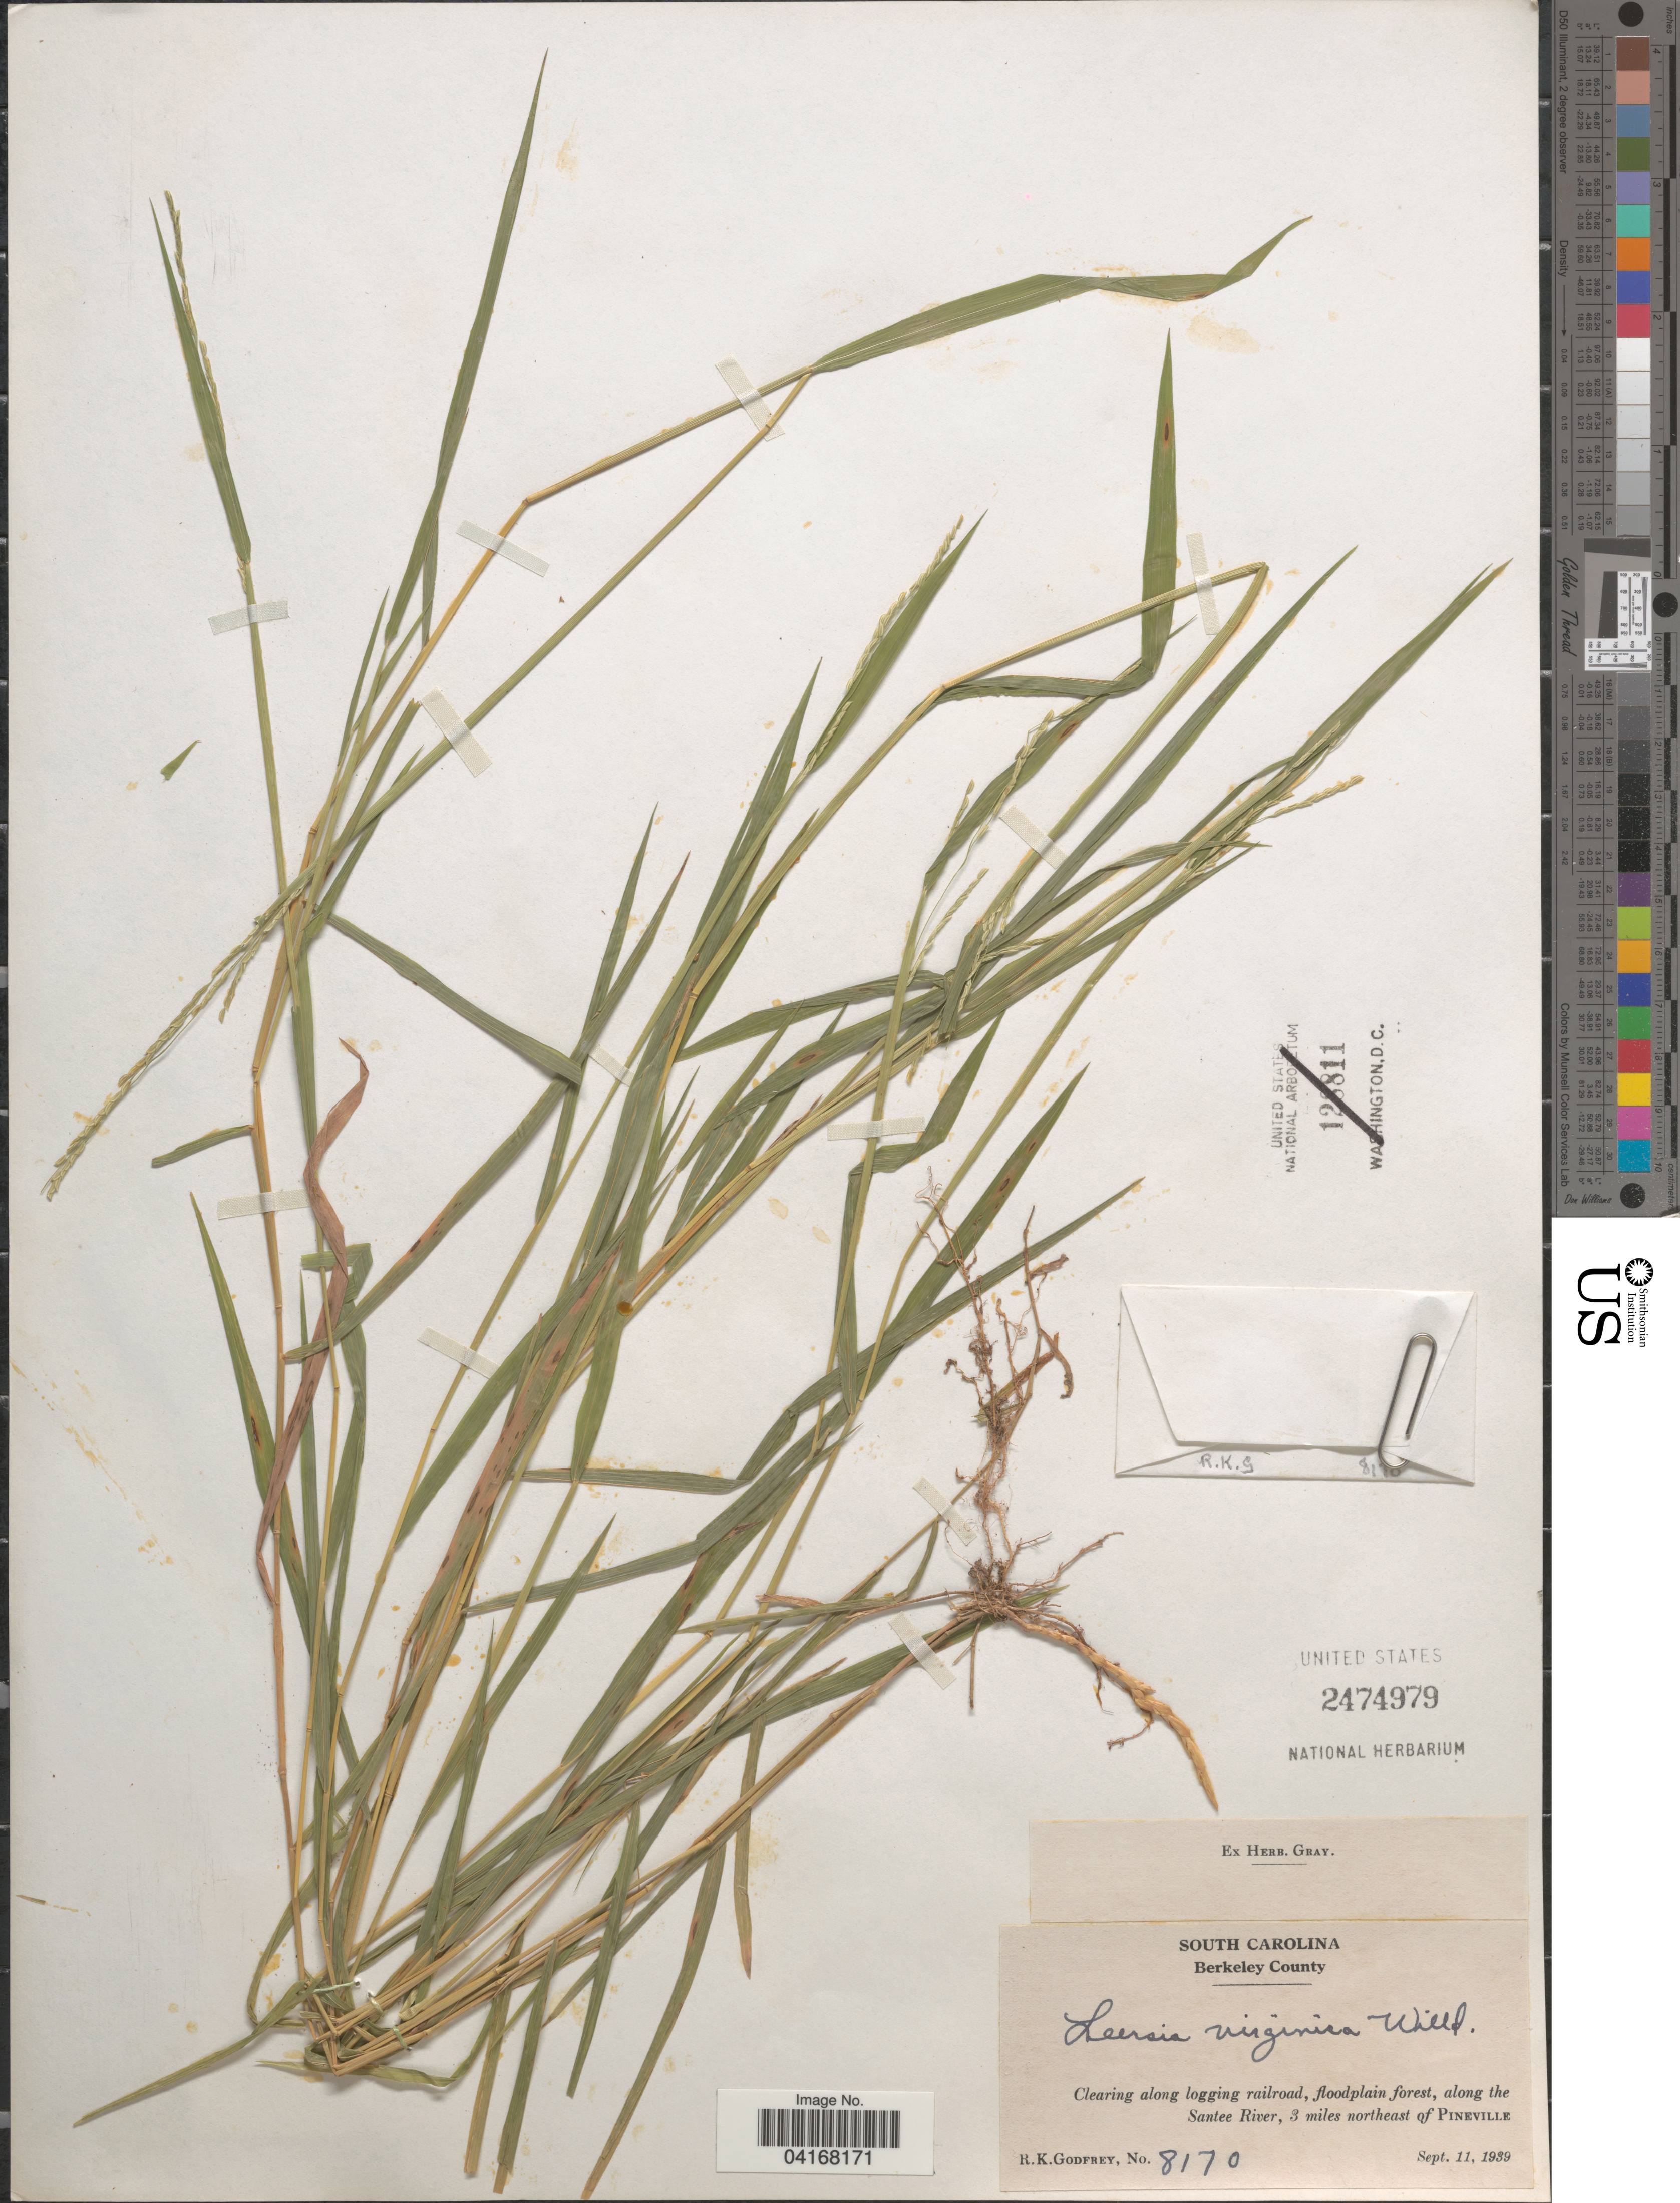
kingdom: Plantae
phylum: Tracheophyta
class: Liliopsida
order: Poales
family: Poaceae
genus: Leersia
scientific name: Leersia virginica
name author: Willd.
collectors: R. K. Godfrey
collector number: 8170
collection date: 1939-09-11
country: United States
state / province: South Carolina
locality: Berkeley County. Clearing along logging railroad, floodplain forest, along the Santee River, 3 miles northeast of Pineville.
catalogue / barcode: US 2474979